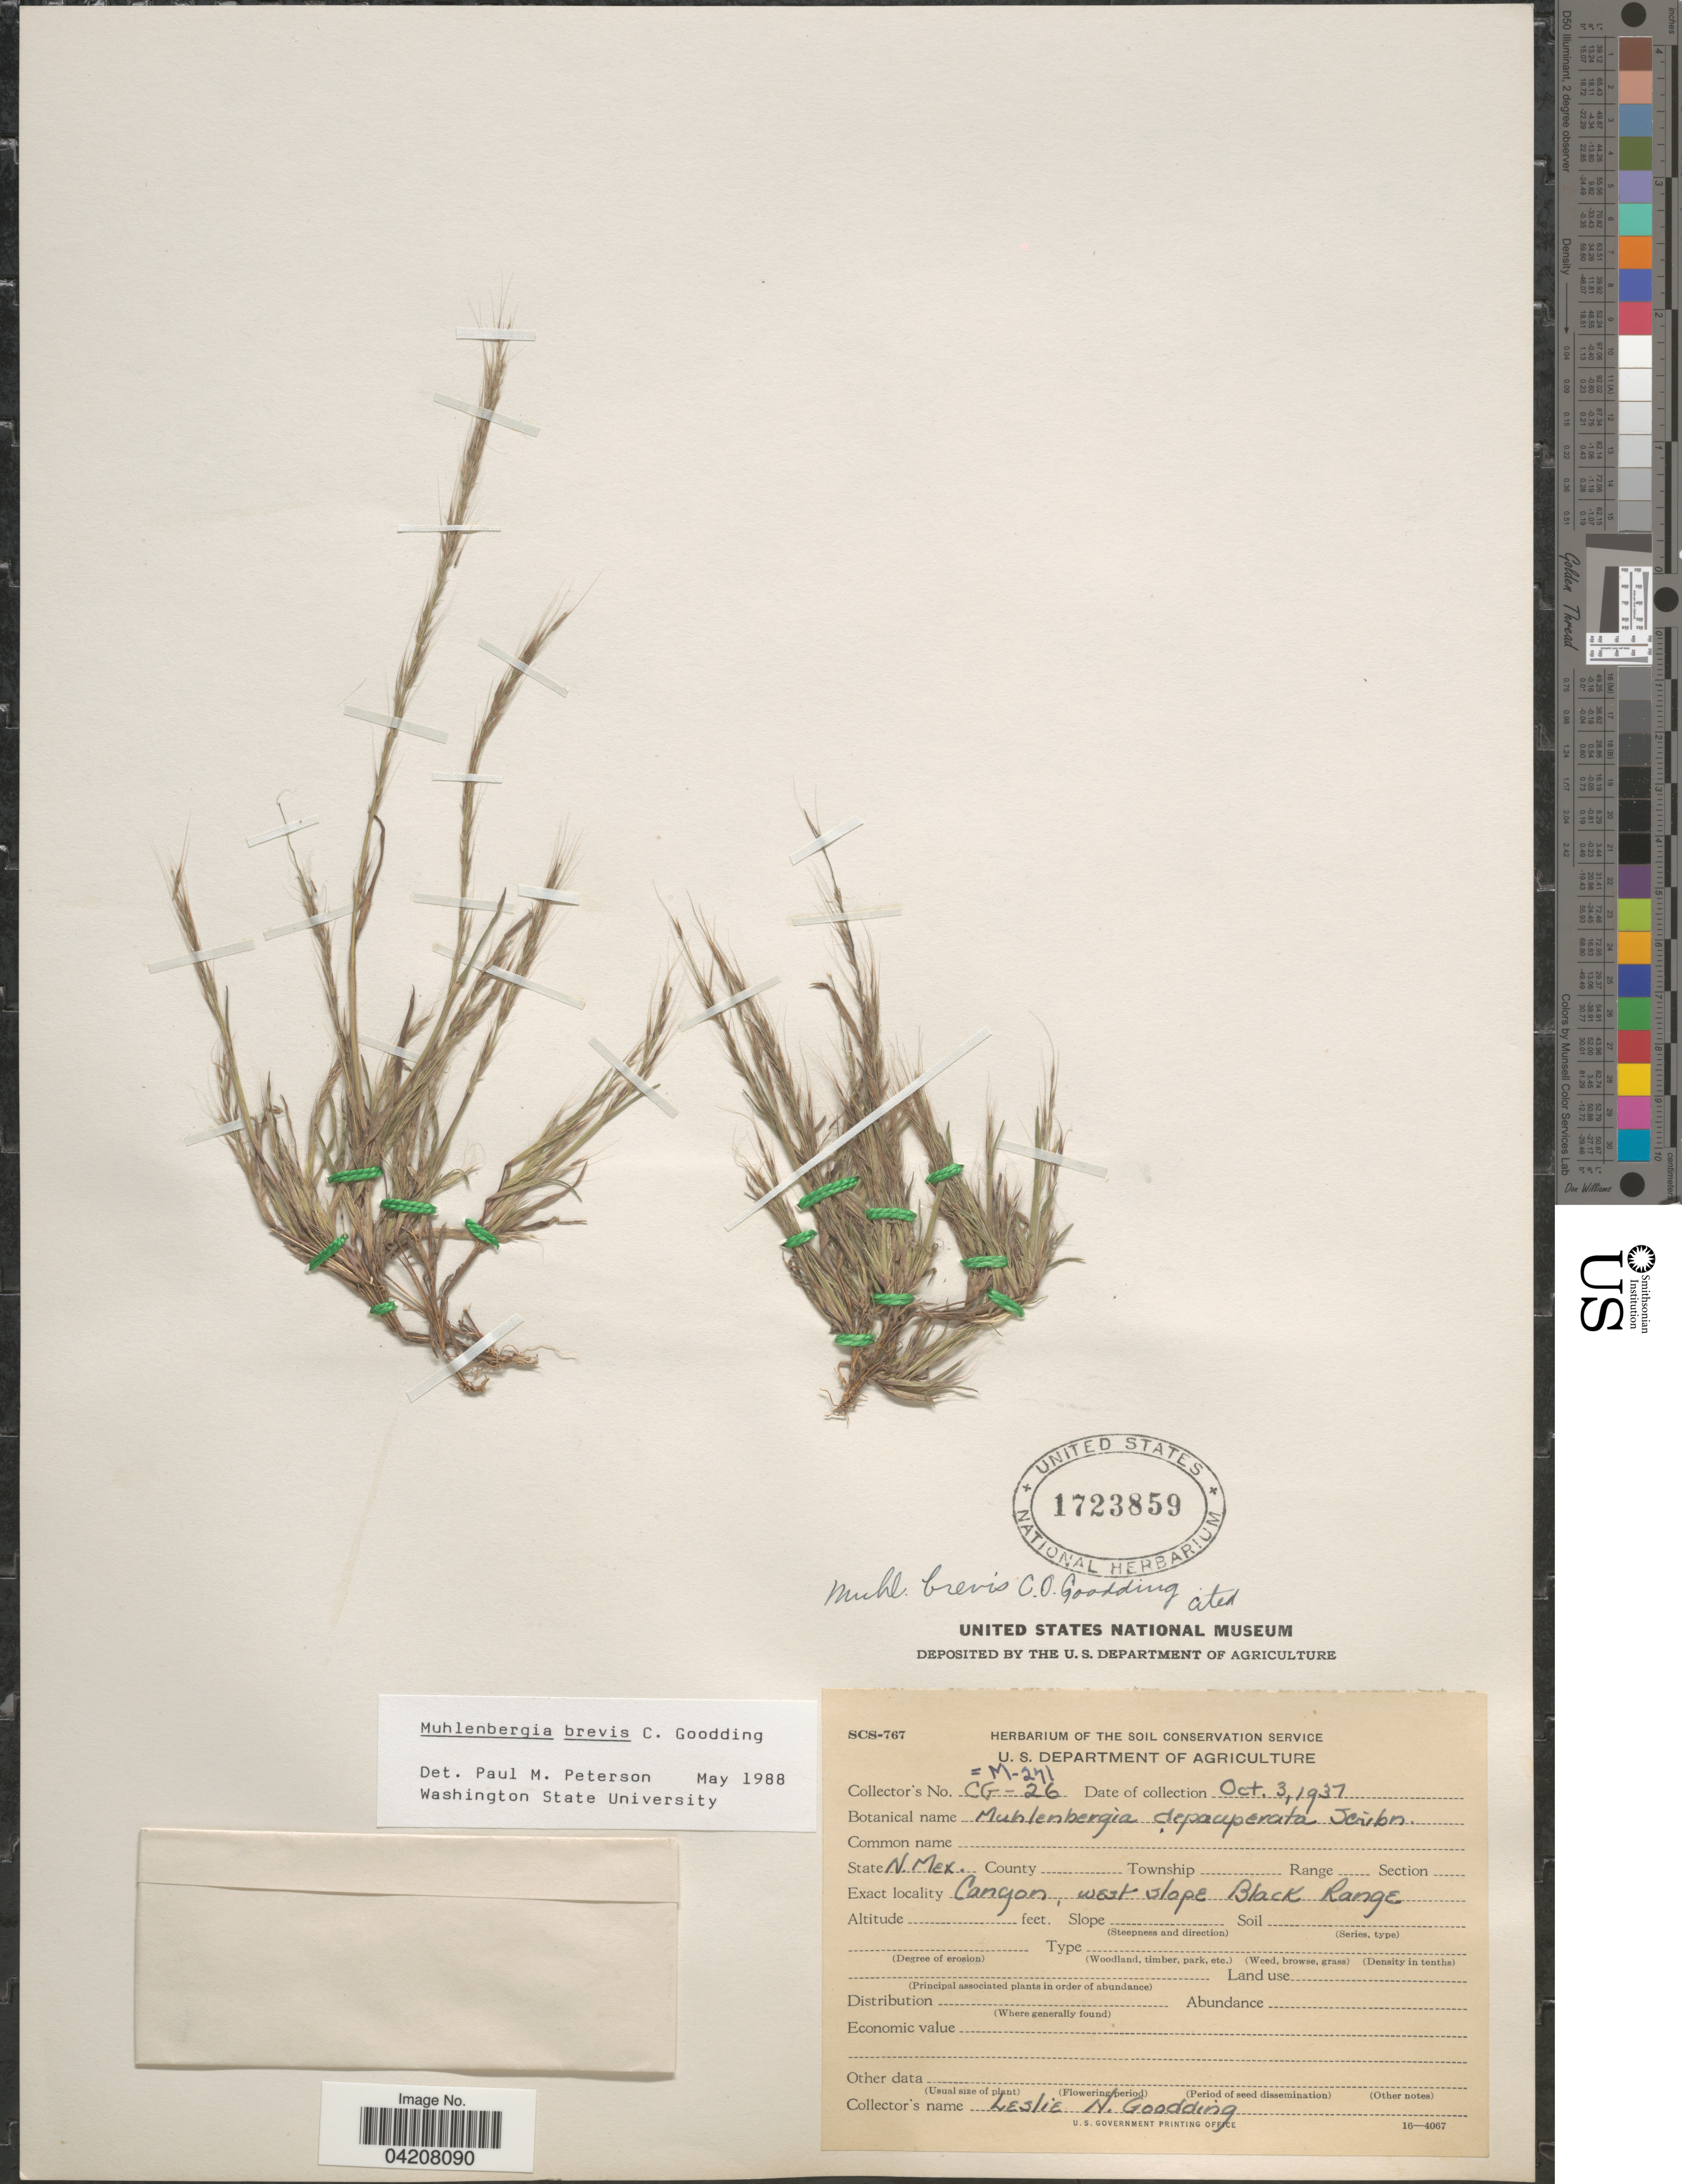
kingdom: Plantae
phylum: Tracheophyta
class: Liliopsida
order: Poales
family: Poaceae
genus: Muhlenbergia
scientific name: Muhlenbergia brevis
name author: C.O. Goodd.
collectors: L. N. Goodding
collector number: CG-26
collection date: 1937-10-03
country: United States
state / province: New Mexico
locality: Canyon, west slope Black Range.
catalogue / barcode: US 1723859